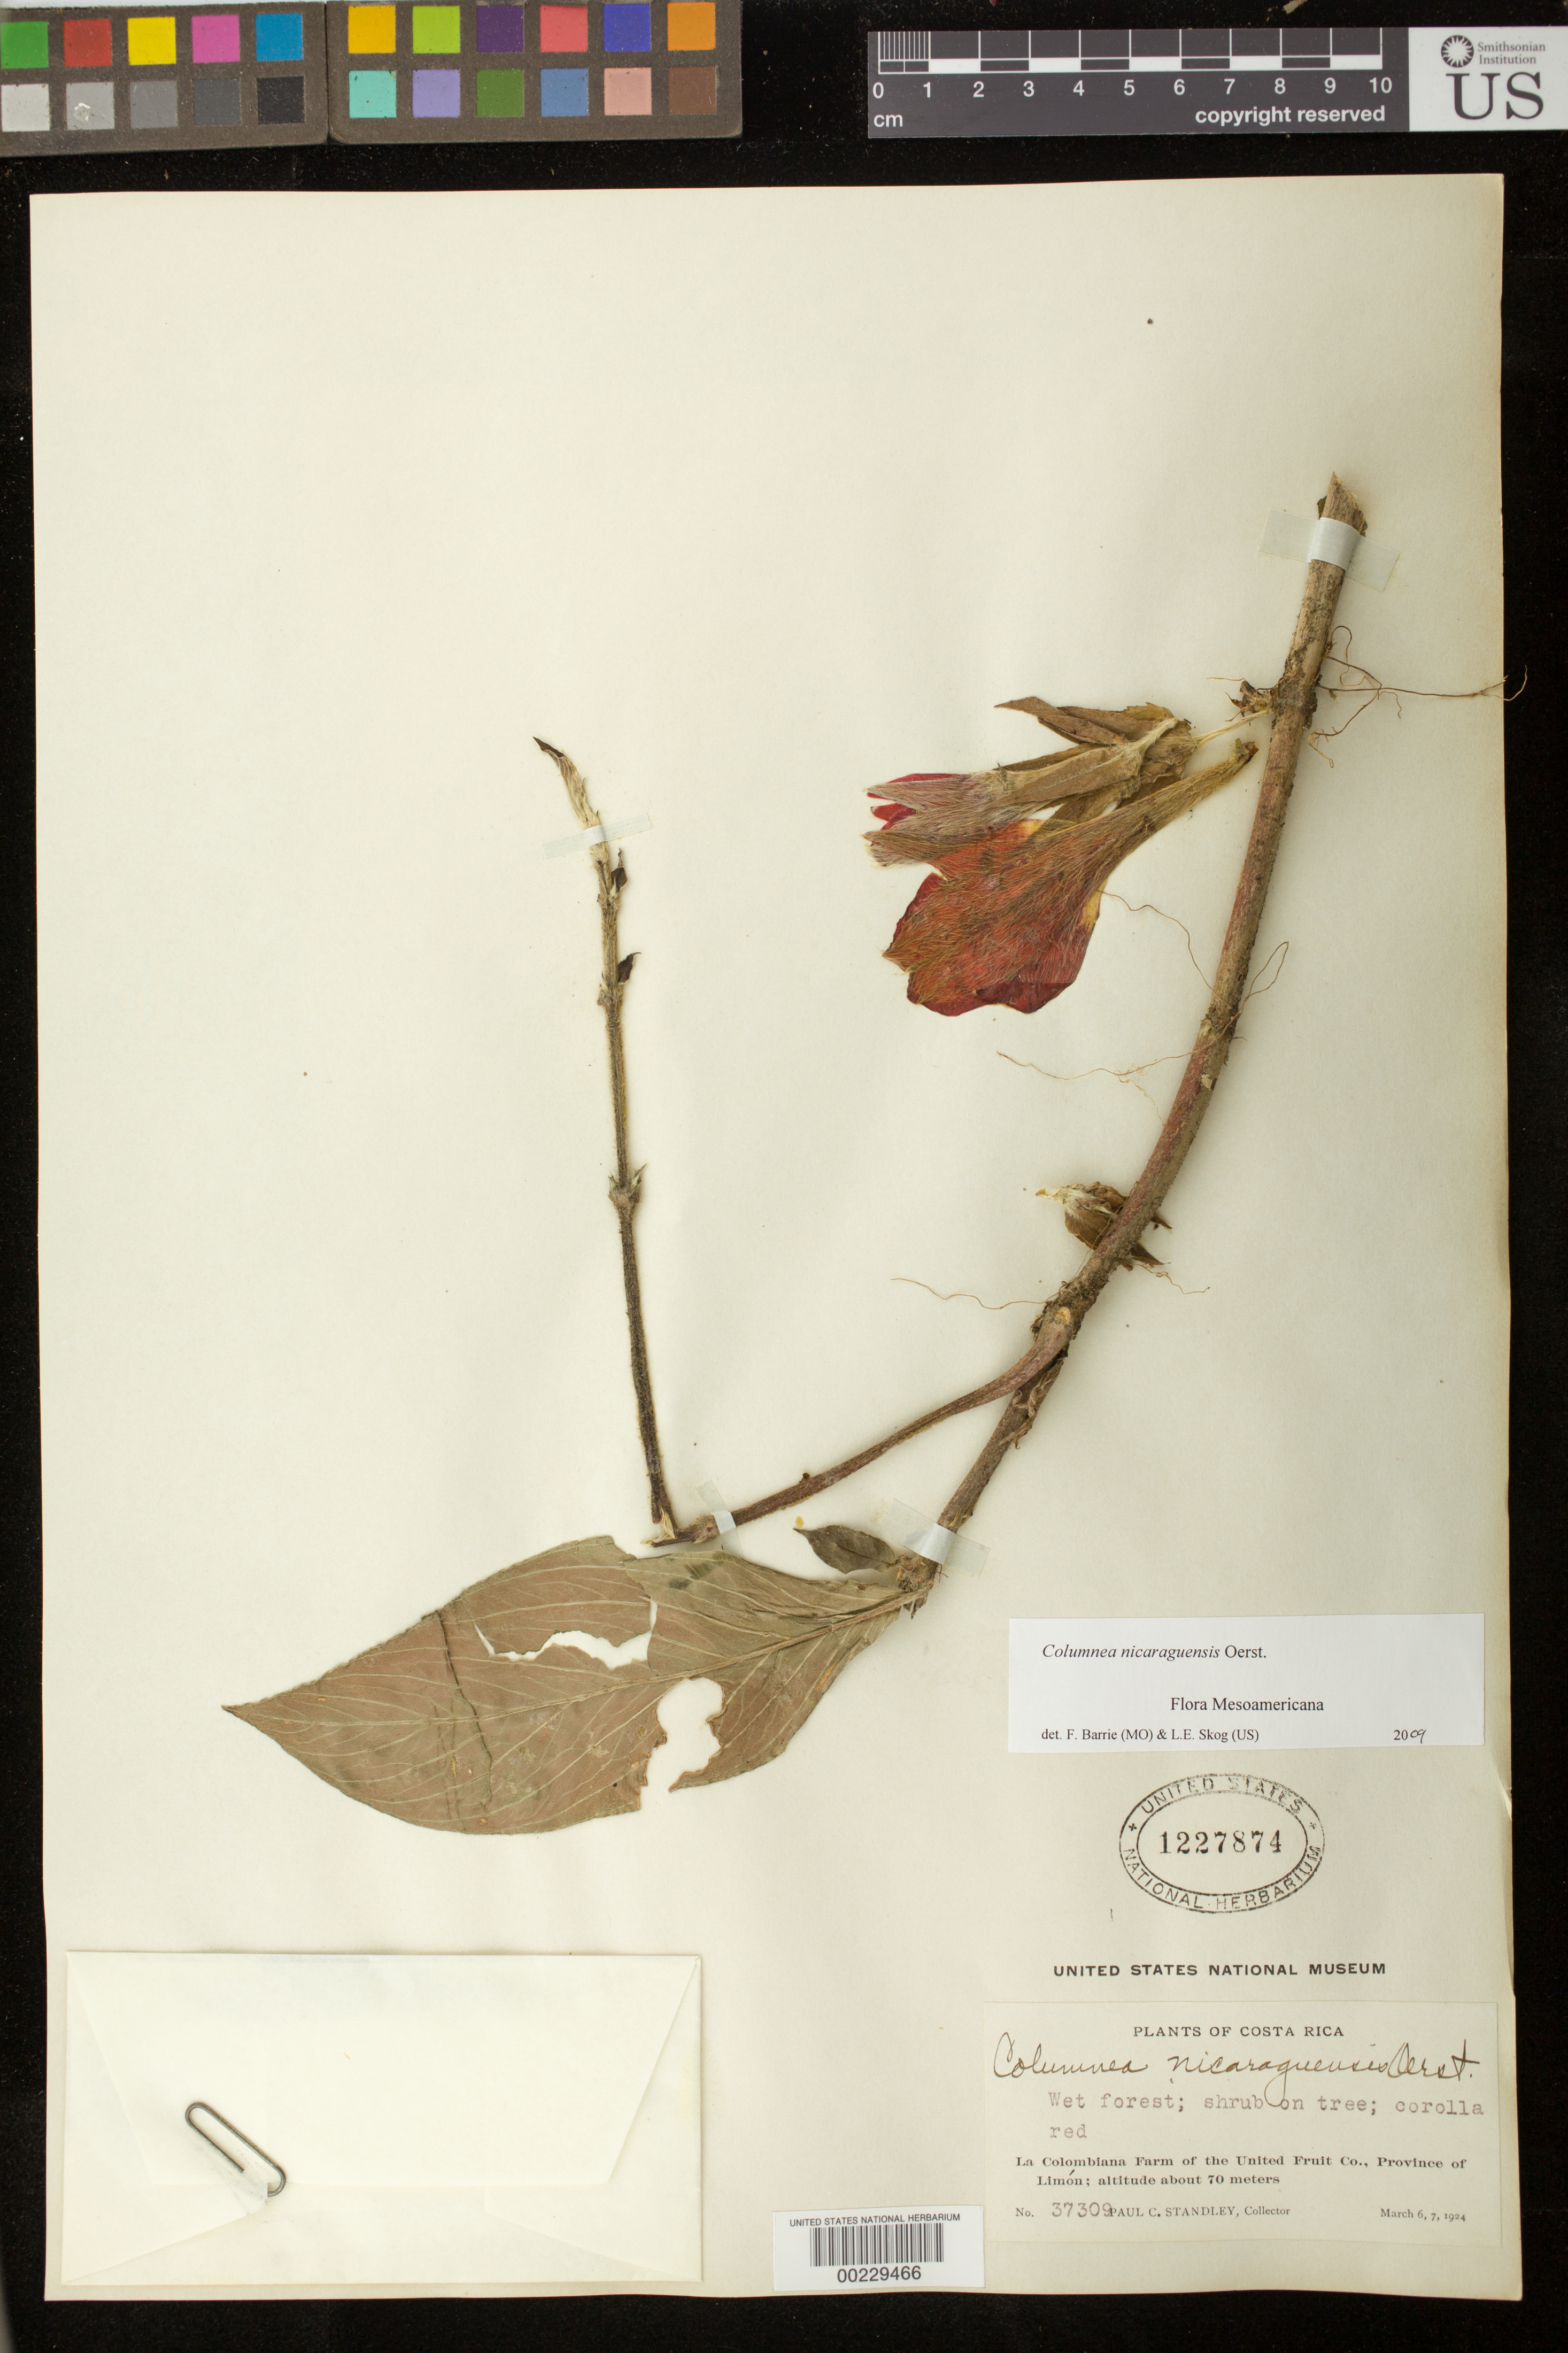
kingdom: Plantae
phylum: Tracheophyta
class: Magnoliopsida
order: Lamiales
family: Gesneriaceae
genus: Columnea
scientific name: Columnea nicaraguensis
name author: Oerst.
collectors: P. C. Standley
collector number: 37309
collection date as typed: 6-7 Mar 1924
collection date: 1924-03-06/1924-03-07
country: Costa Rica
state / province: Limón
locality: La Colombiana farm of the United Fruit Co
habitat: Wet forest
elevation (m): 70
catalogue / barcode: US 1227874